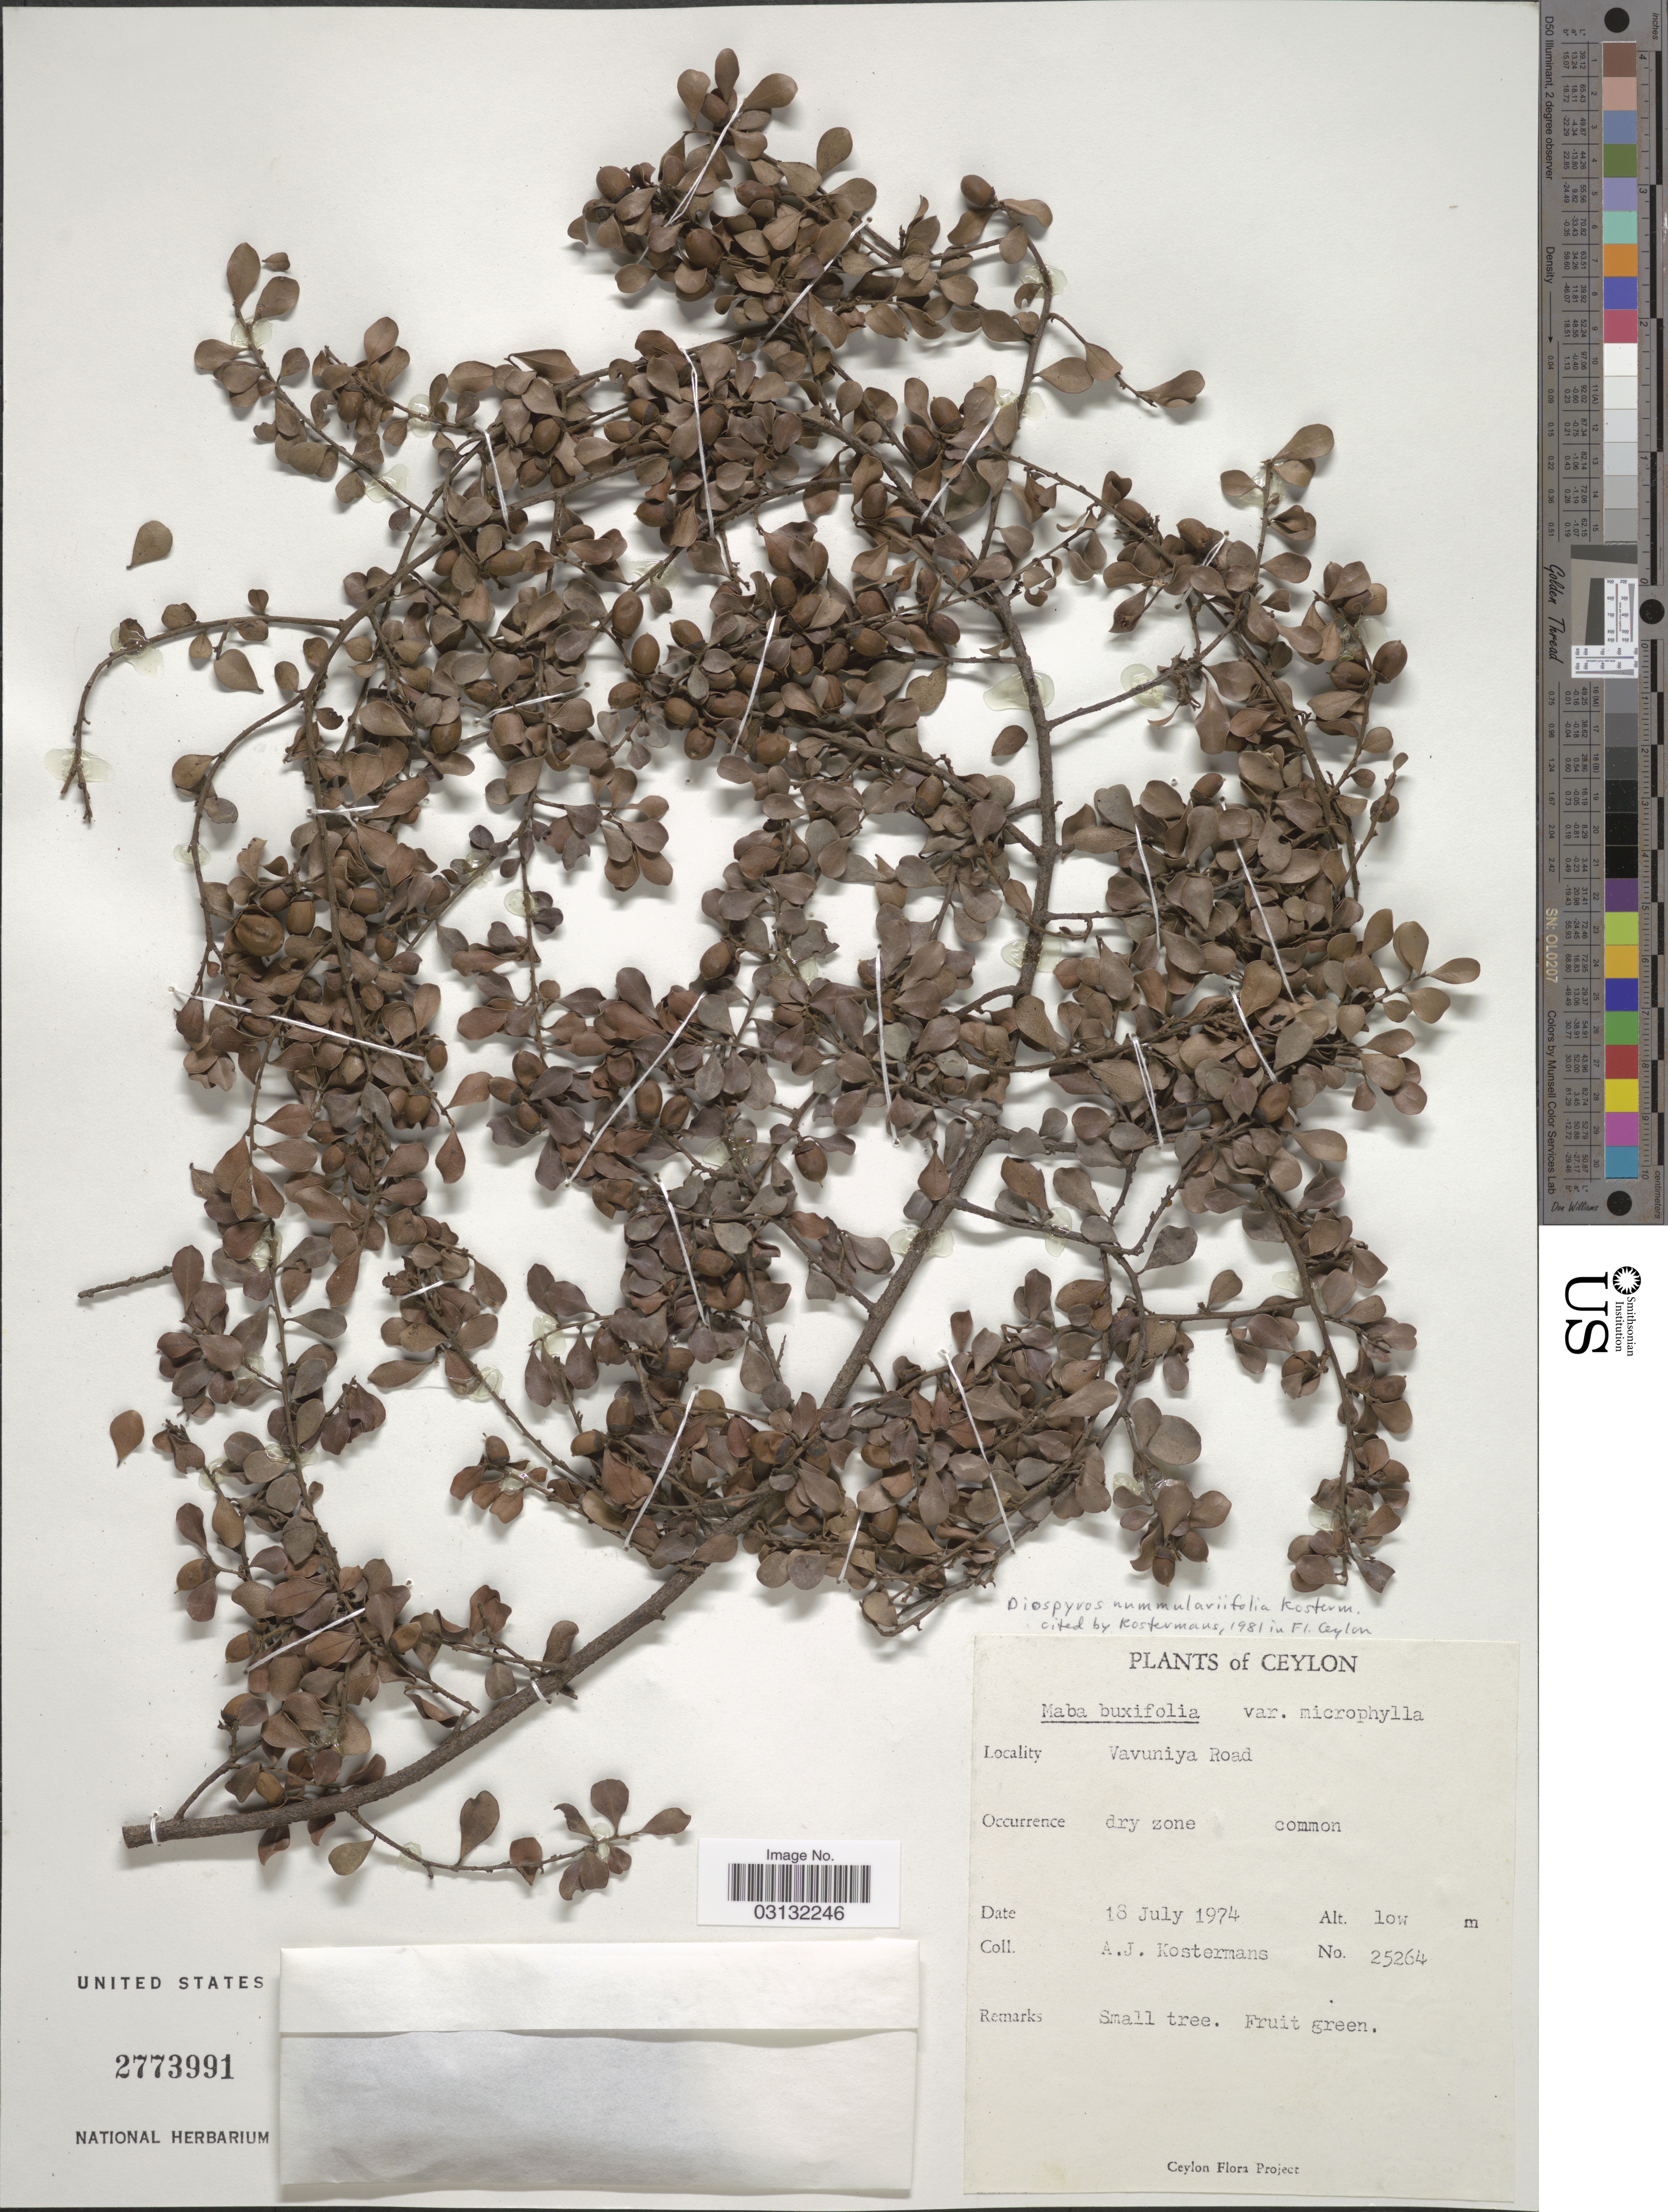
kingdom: Plantae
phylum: Tracheophyta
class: Magnoliopsida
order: Ericales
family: Ebenaceae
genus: Diospyros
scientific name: Diospyros nummulariifolia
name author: Kosterm.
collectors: A. J. G. Kostermans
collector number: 25264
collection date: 1974-07-18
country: Sri Lanka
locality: Ceylon. Vavuniya Road.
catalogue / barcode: US 2773991